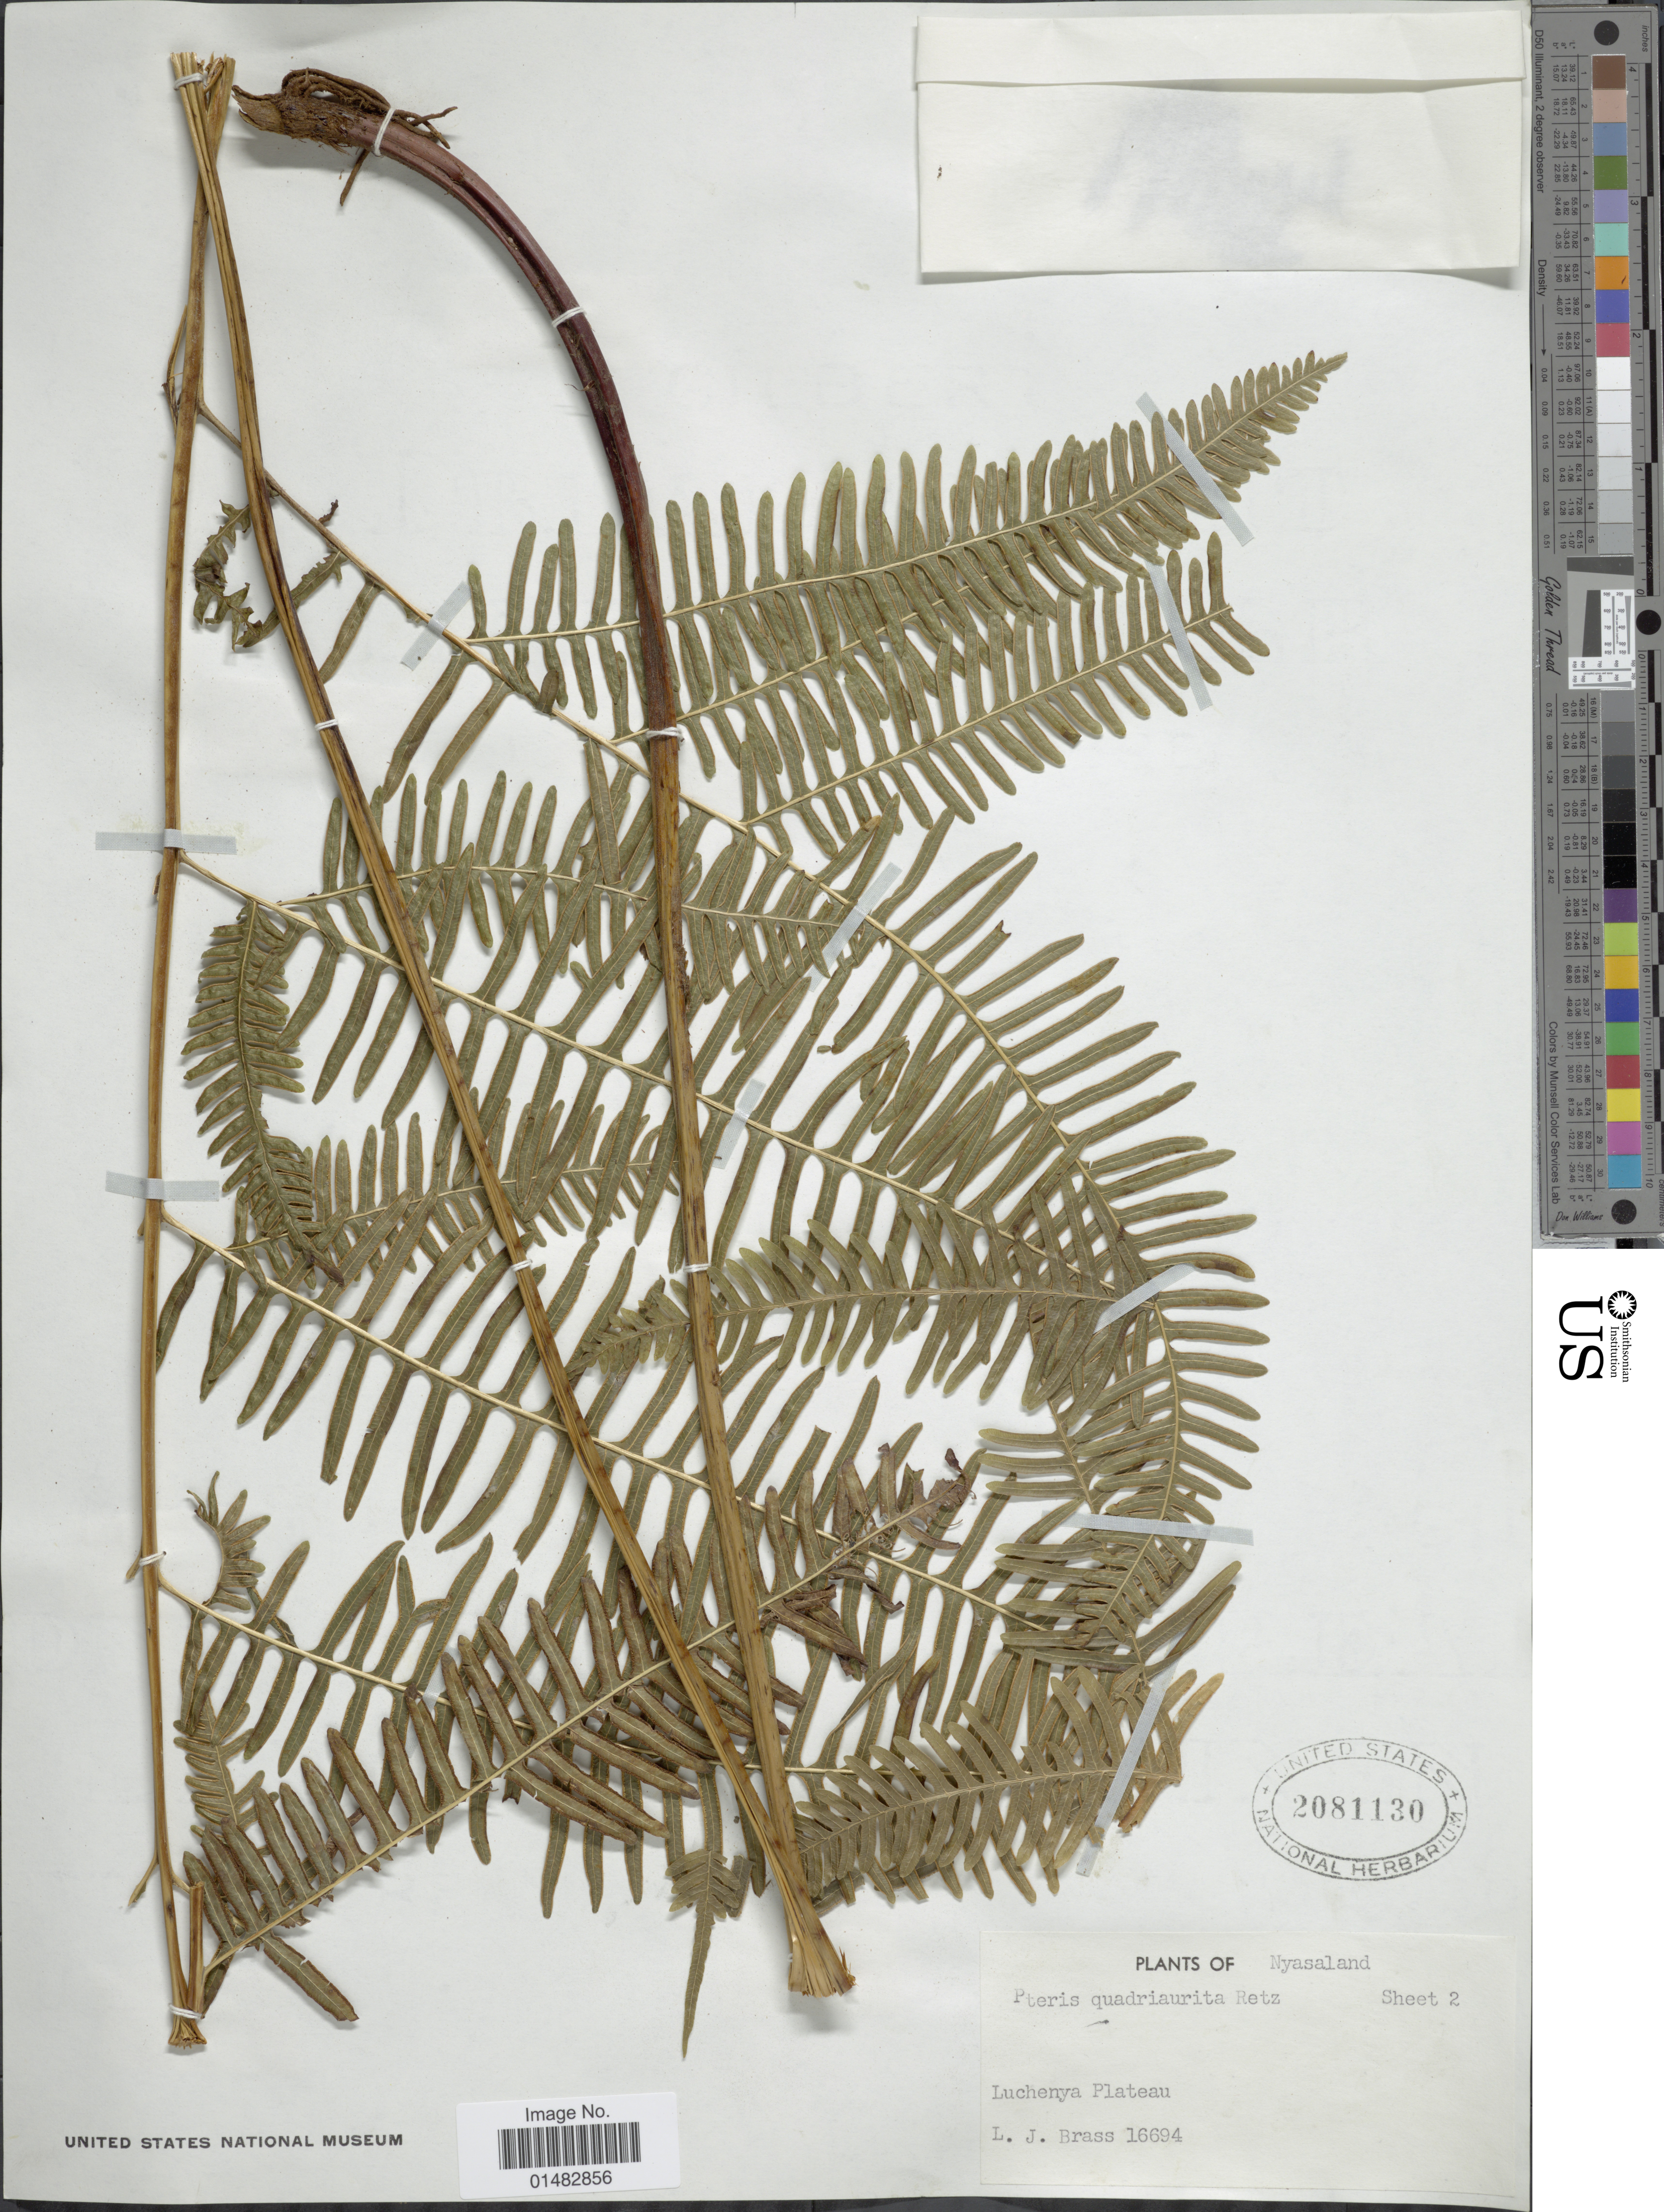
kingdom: Plantae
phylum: Tracheophyta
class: Polypodiopsida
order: Polypodiales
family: Pteridaceae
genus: Pteris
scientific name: Pteris quadriaurita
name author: Retz.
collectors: L. J. Brass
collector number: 16694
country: Malawi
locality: Nyasaland, Luchenya Plateau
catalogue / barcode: US 2081130